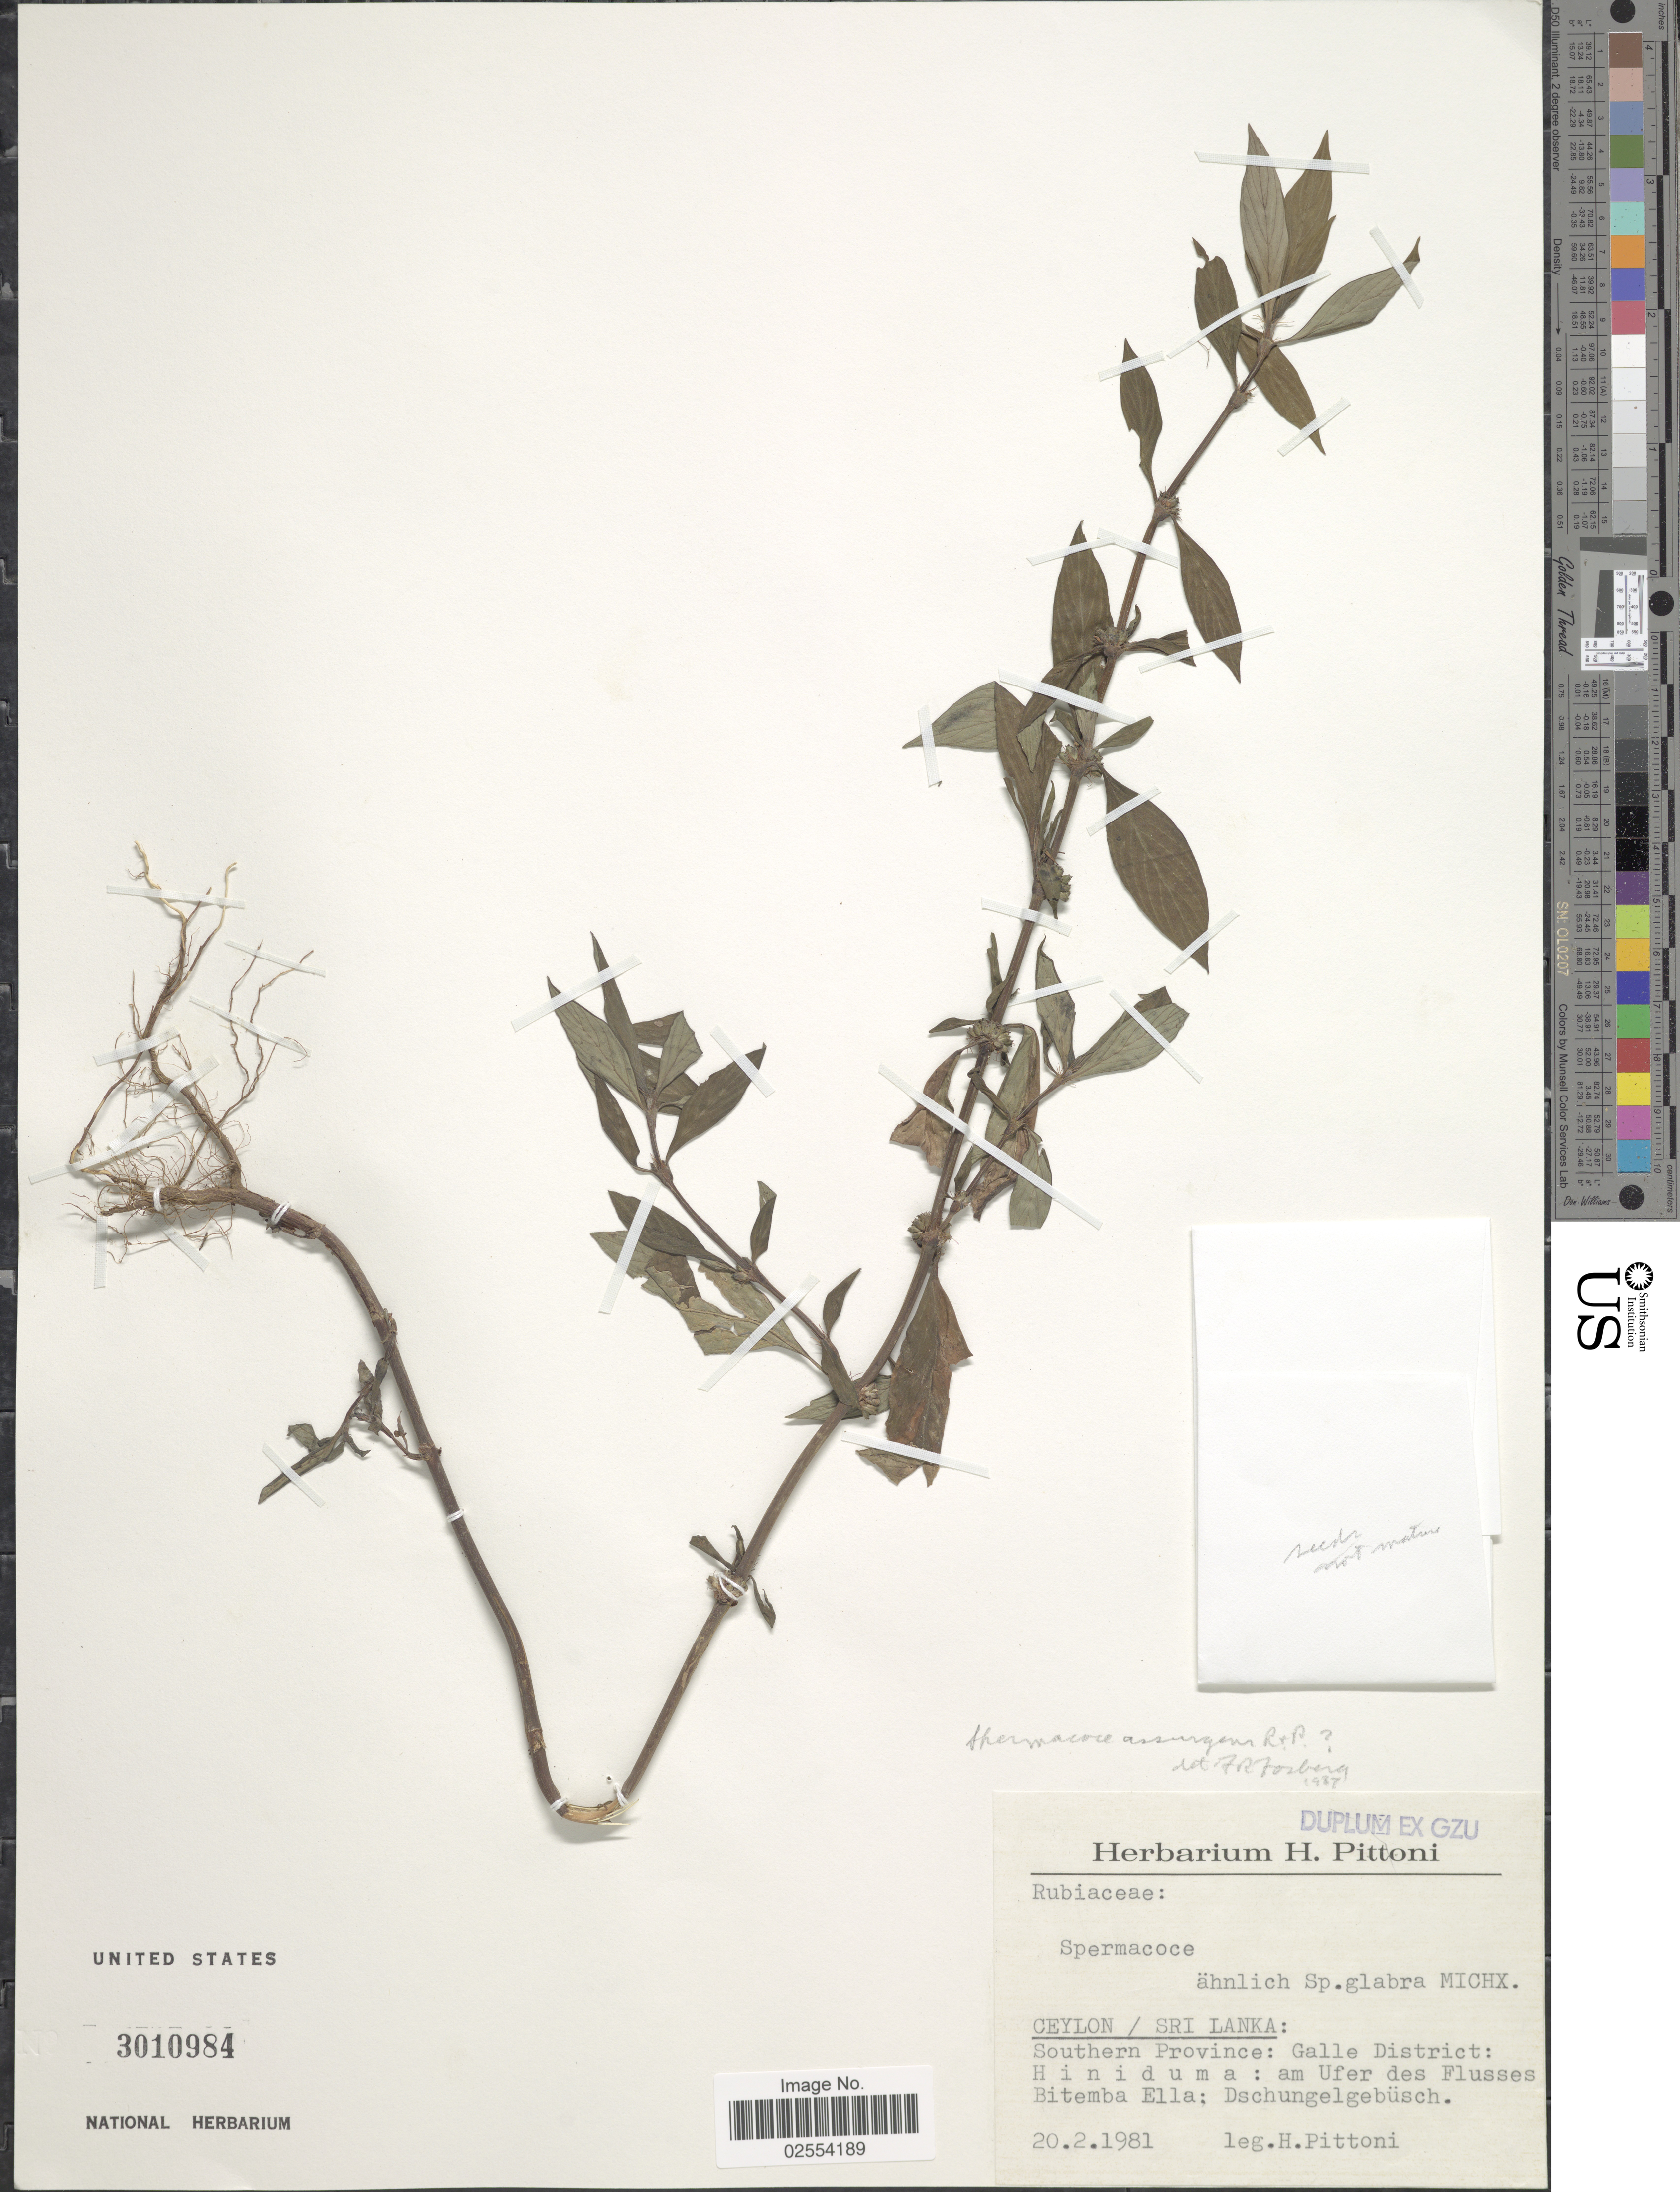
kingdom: Plantae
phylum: Tracheophyta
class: Magnoliopsida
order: Gentianales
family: Rubiaceae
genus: Spermacoce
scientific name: Spermacoce assurgens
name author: Ruiz & Pav.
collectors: H. Pittoni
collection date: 1981-02-20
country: Sri Lanka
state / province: Southern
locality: Ceylon, Southern Province: Galle District: Hiniduma: am Ufer des Flusses Bitemba Ella: Dschungelgebüsch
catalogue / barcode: US 3010984